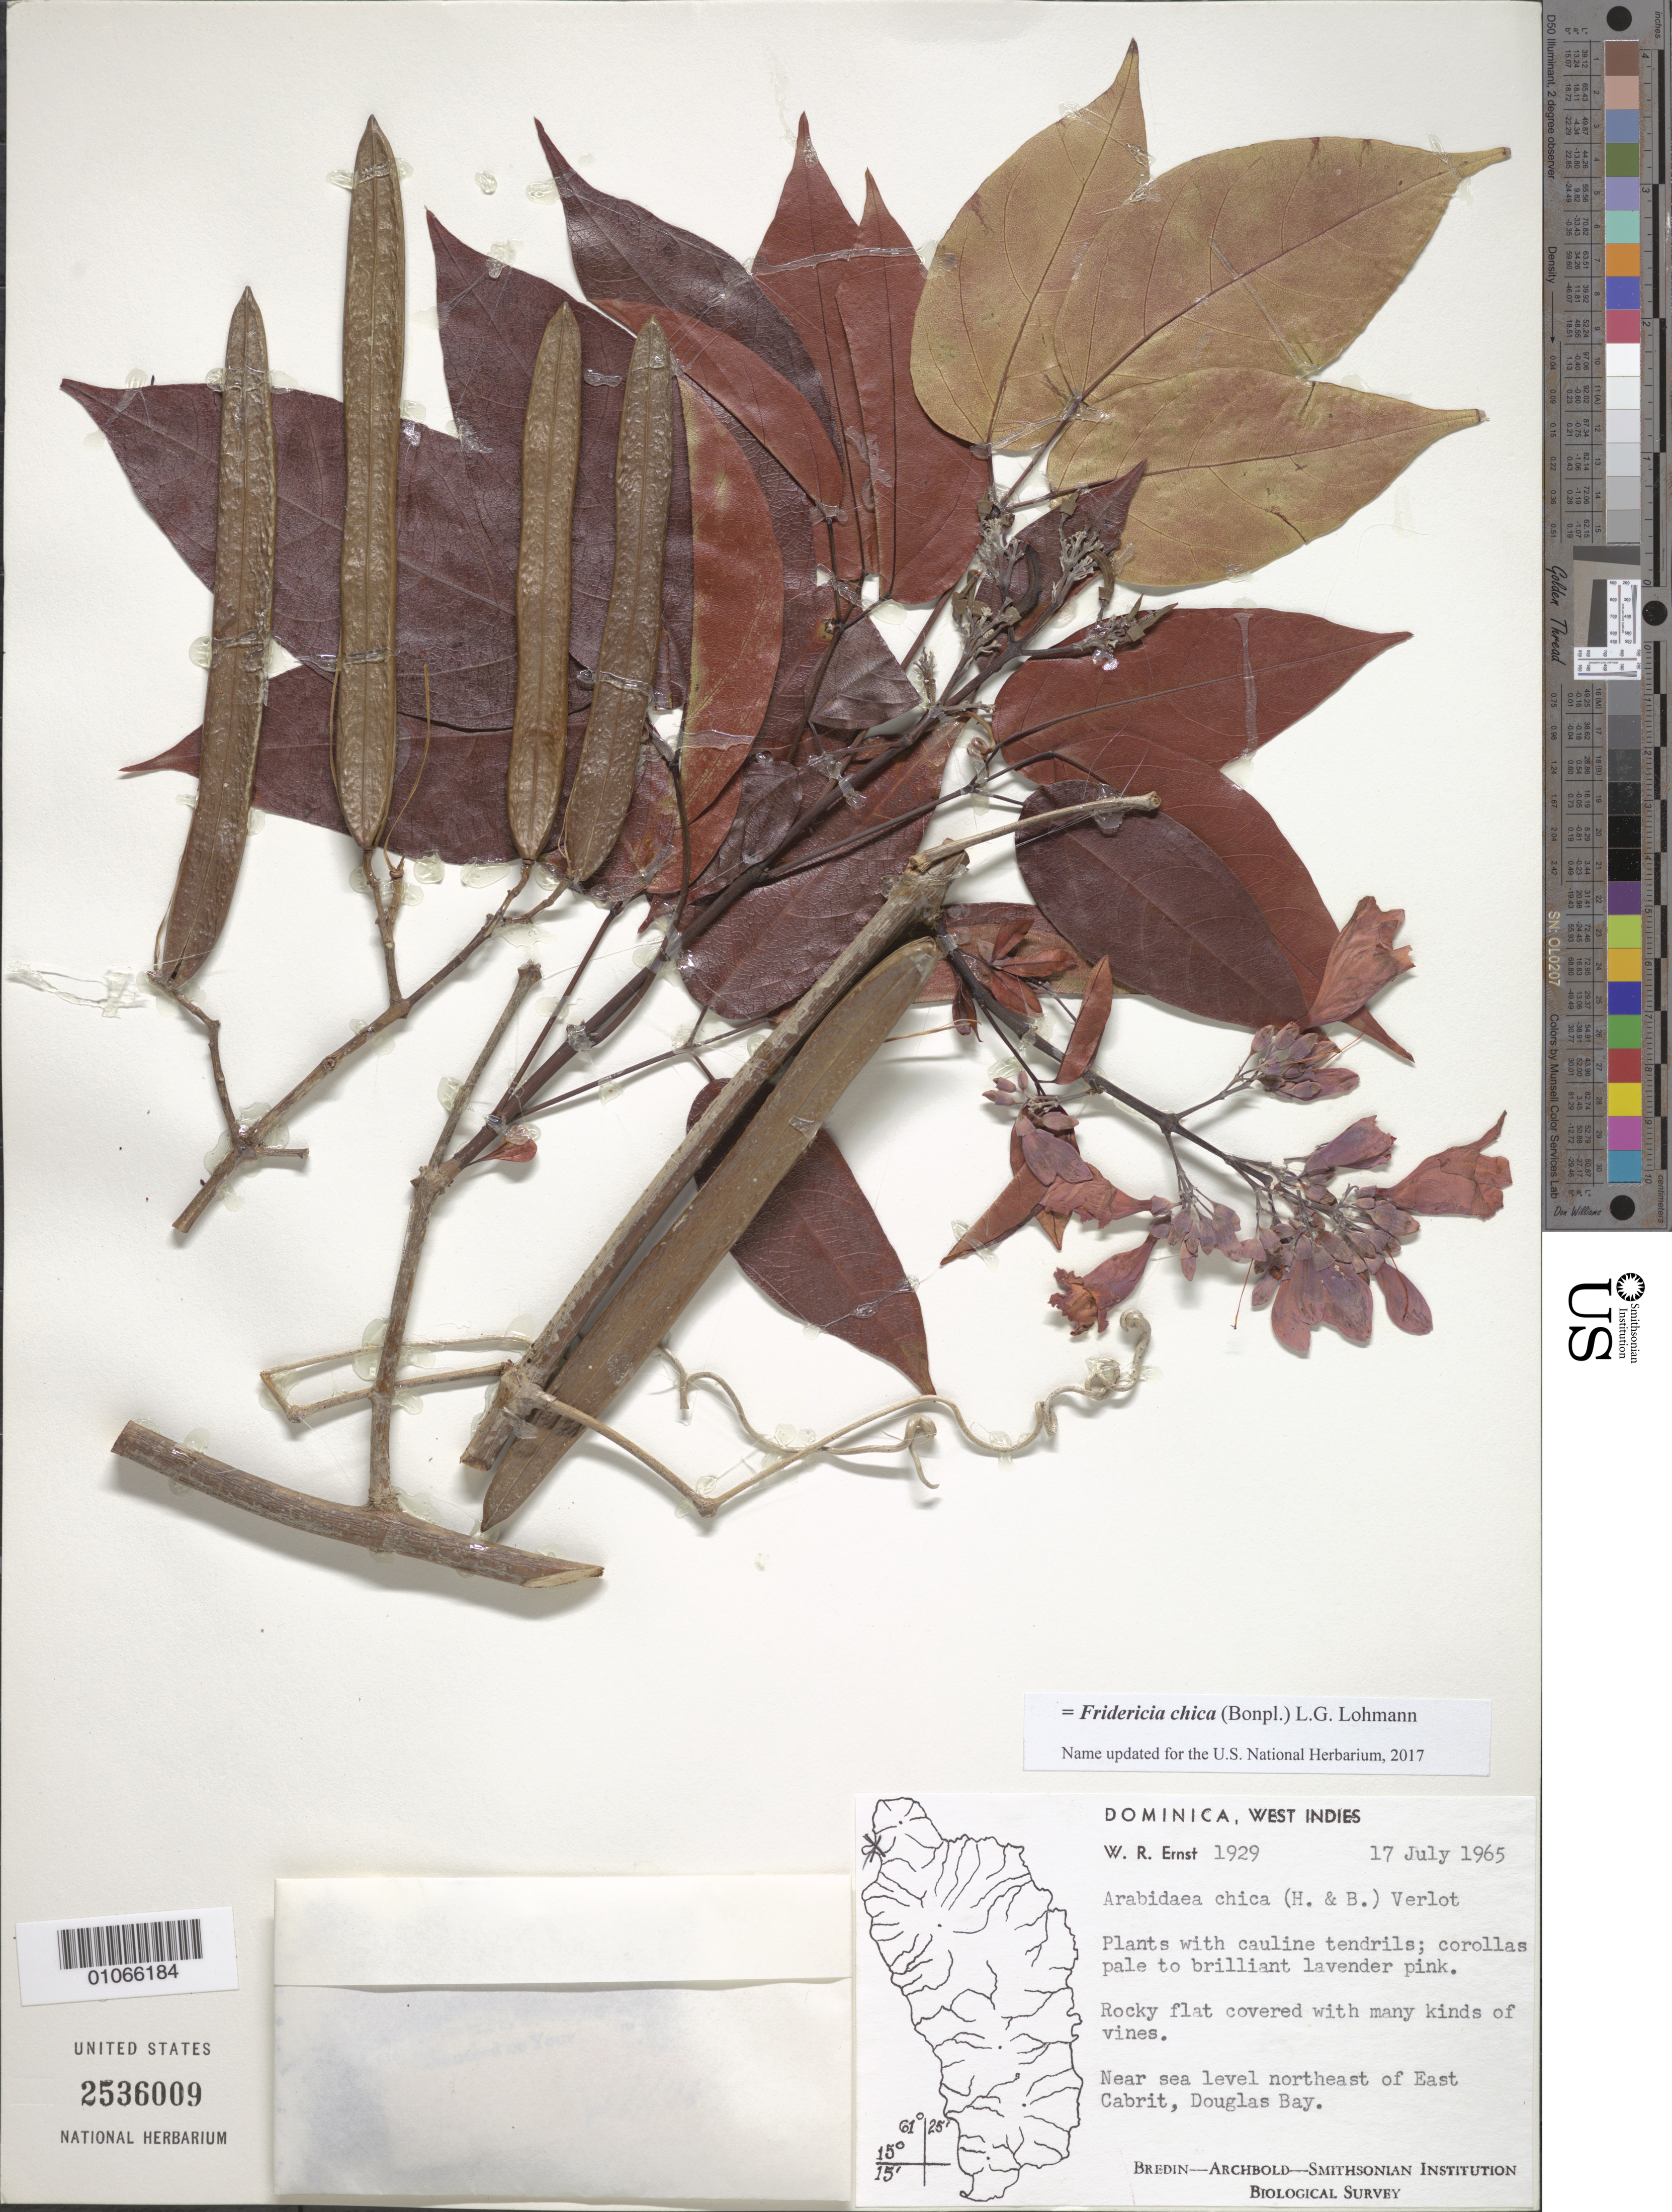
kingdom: Plantae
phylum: Tracheophyta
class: Magnoliopsida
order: Lamiales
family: Bignoniaceae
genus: Fridericia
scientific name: Fridericia chica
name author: (Bonpl.) L.G. Lohmann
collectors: W. R. Ernst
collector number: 1929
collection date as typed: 17 Jul 1965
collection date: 1965-07-17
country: Dominica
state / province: St. John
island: Dominica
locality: Near sea level northeast of East Cabrit, Douglas Bay. Rocky flat covered with many kinds of vines.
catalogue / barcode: US 2536009